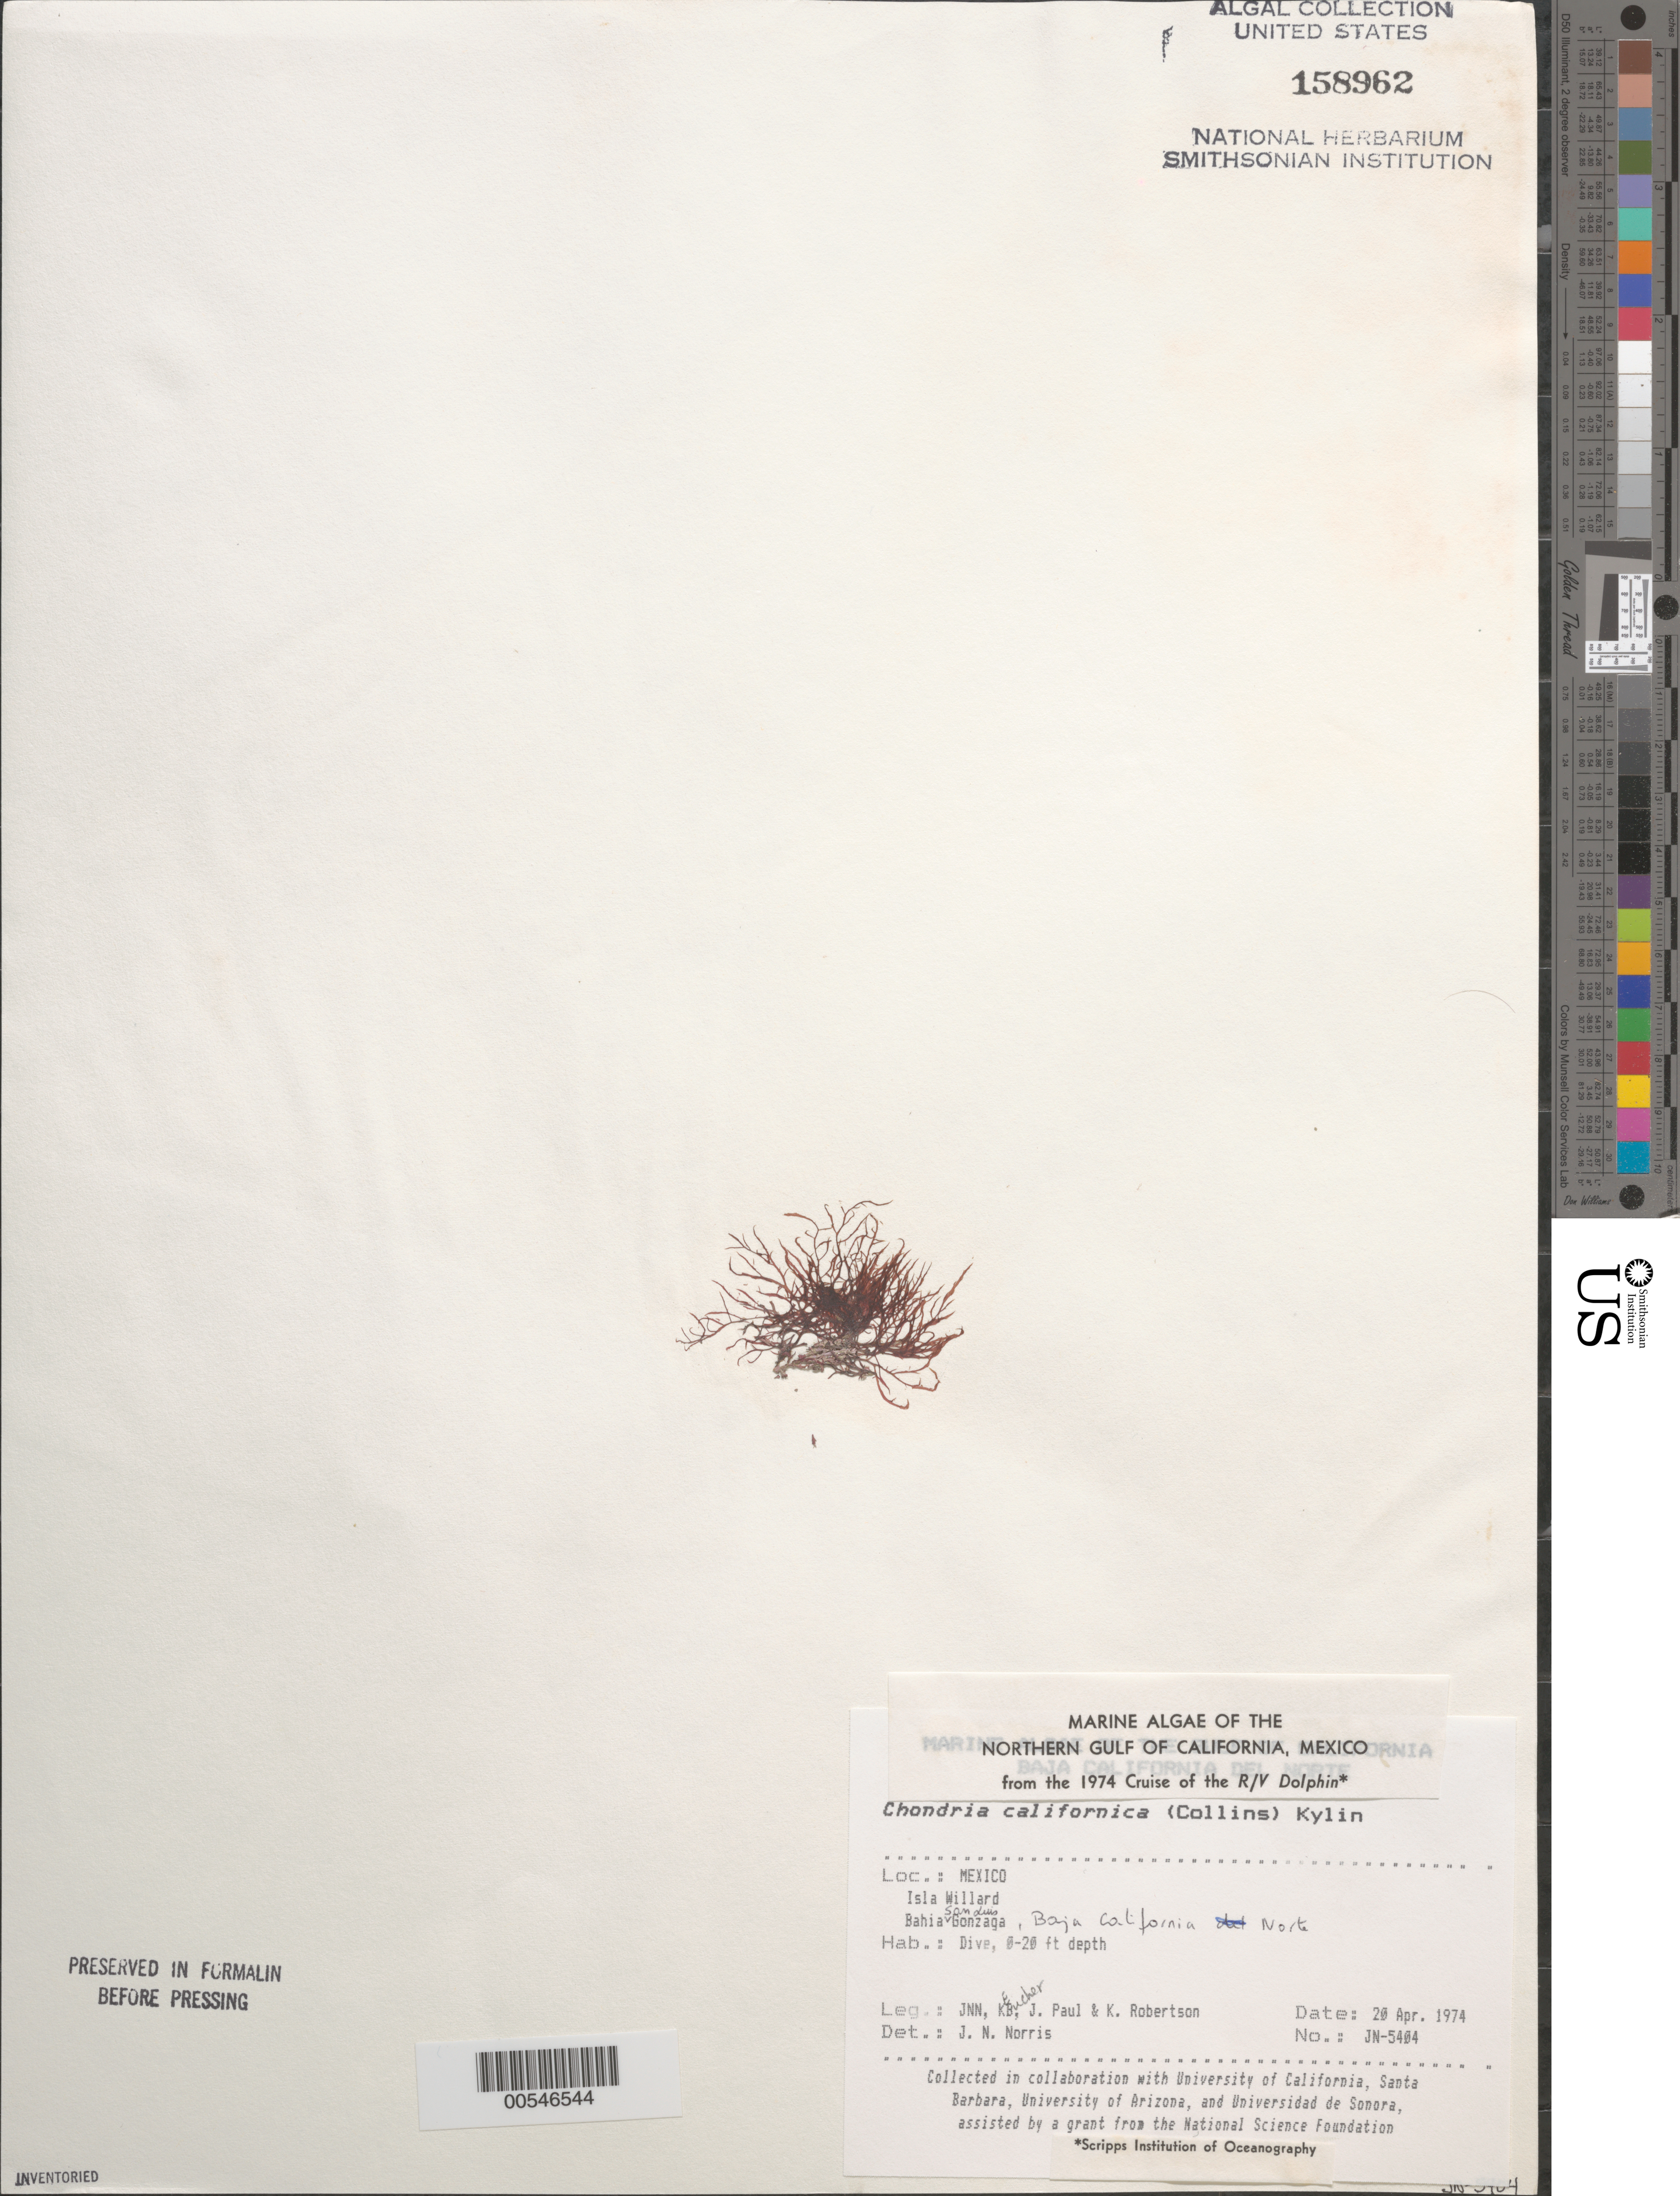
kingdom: Plantae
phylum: Rhodophyta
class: Florideophyceae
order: Ceramiales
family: Rhodomelaceae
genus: Chondria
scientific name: Chondria acrorhizophora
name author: Setch. & N.L. Gardner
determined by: Algae name updating Project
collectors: J. N. Norris, K. E. Bucher, J. Paul & K. Robertson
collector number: JN-5404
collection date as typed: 20 Apr 1974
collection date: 1974-04-20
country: Mexico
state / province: Baja California Norte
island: Isla Willard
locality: Bahia San Luis Gonzaga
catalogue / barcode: US 158962